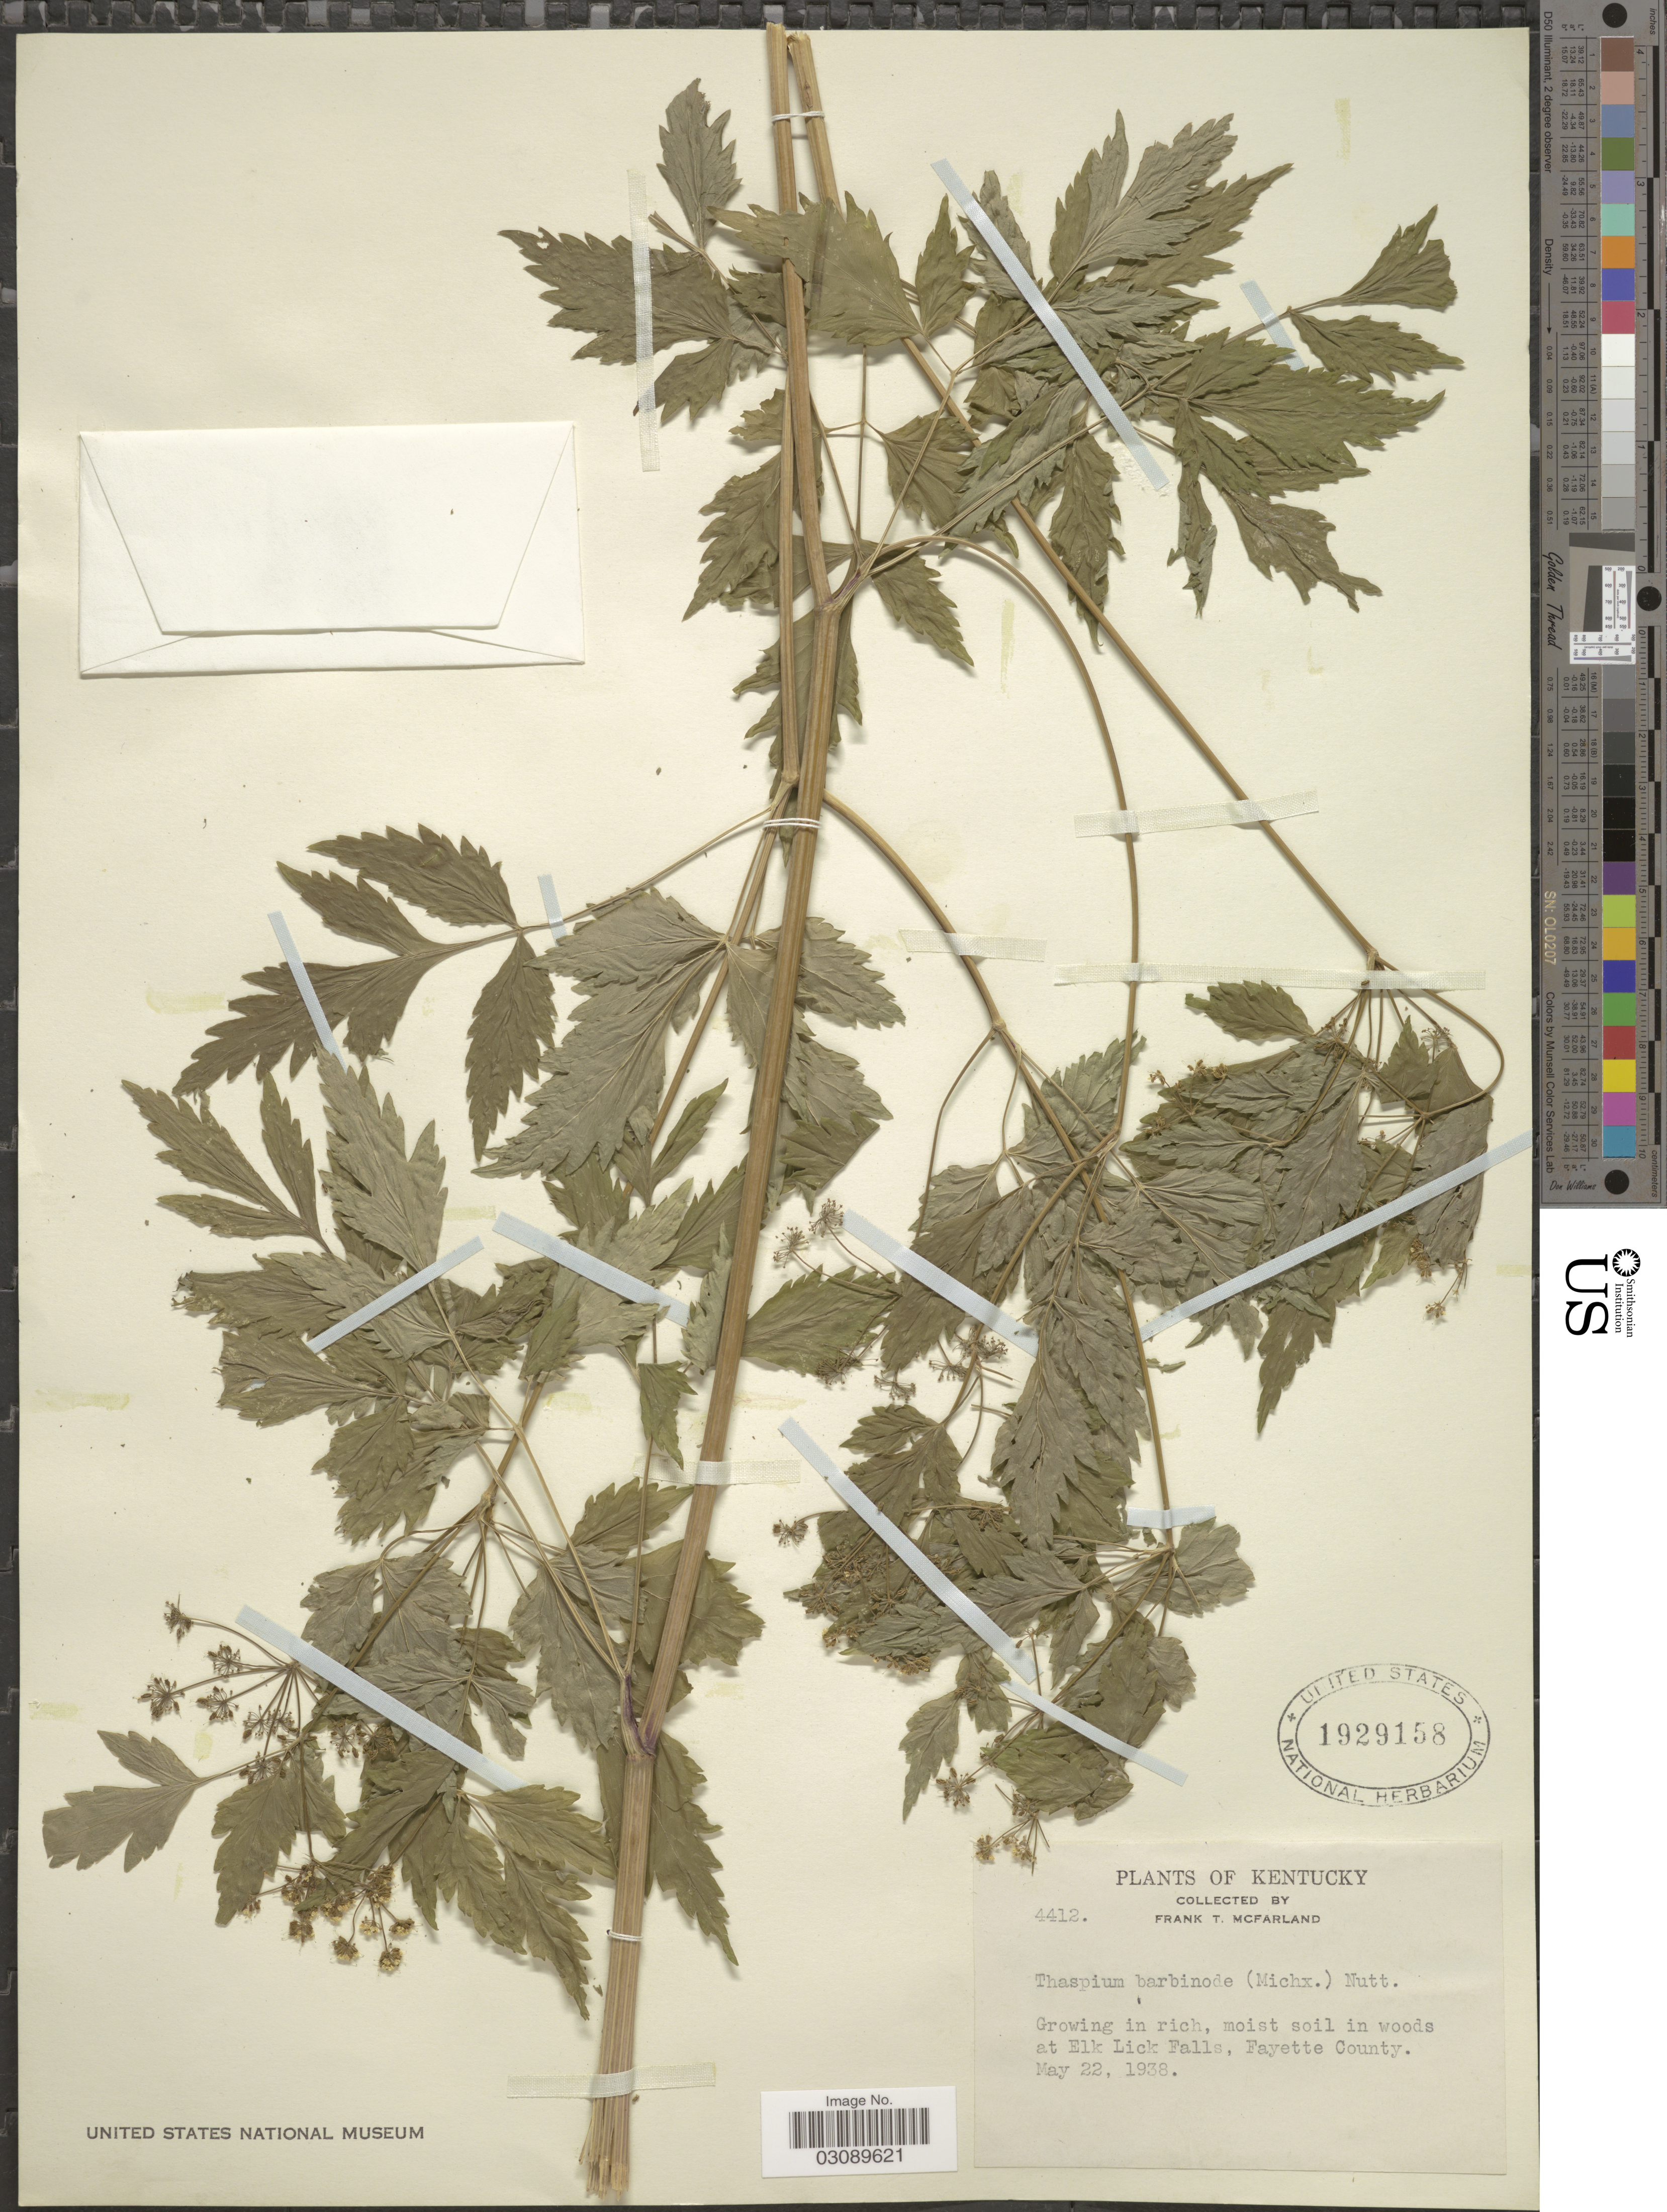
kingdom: Plantae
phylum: Tracheophyta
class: Magnoliopsida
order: Apiales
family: Apiaceae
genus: Thaspium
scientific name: Thaspium barbinode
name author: (Michx.) Nutt.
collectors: F. McFarland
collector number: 4412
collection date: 1938-05-22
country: United States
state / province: Kentucky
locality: Elk Lick Falls, Fayette County.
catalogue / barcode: US 1929158